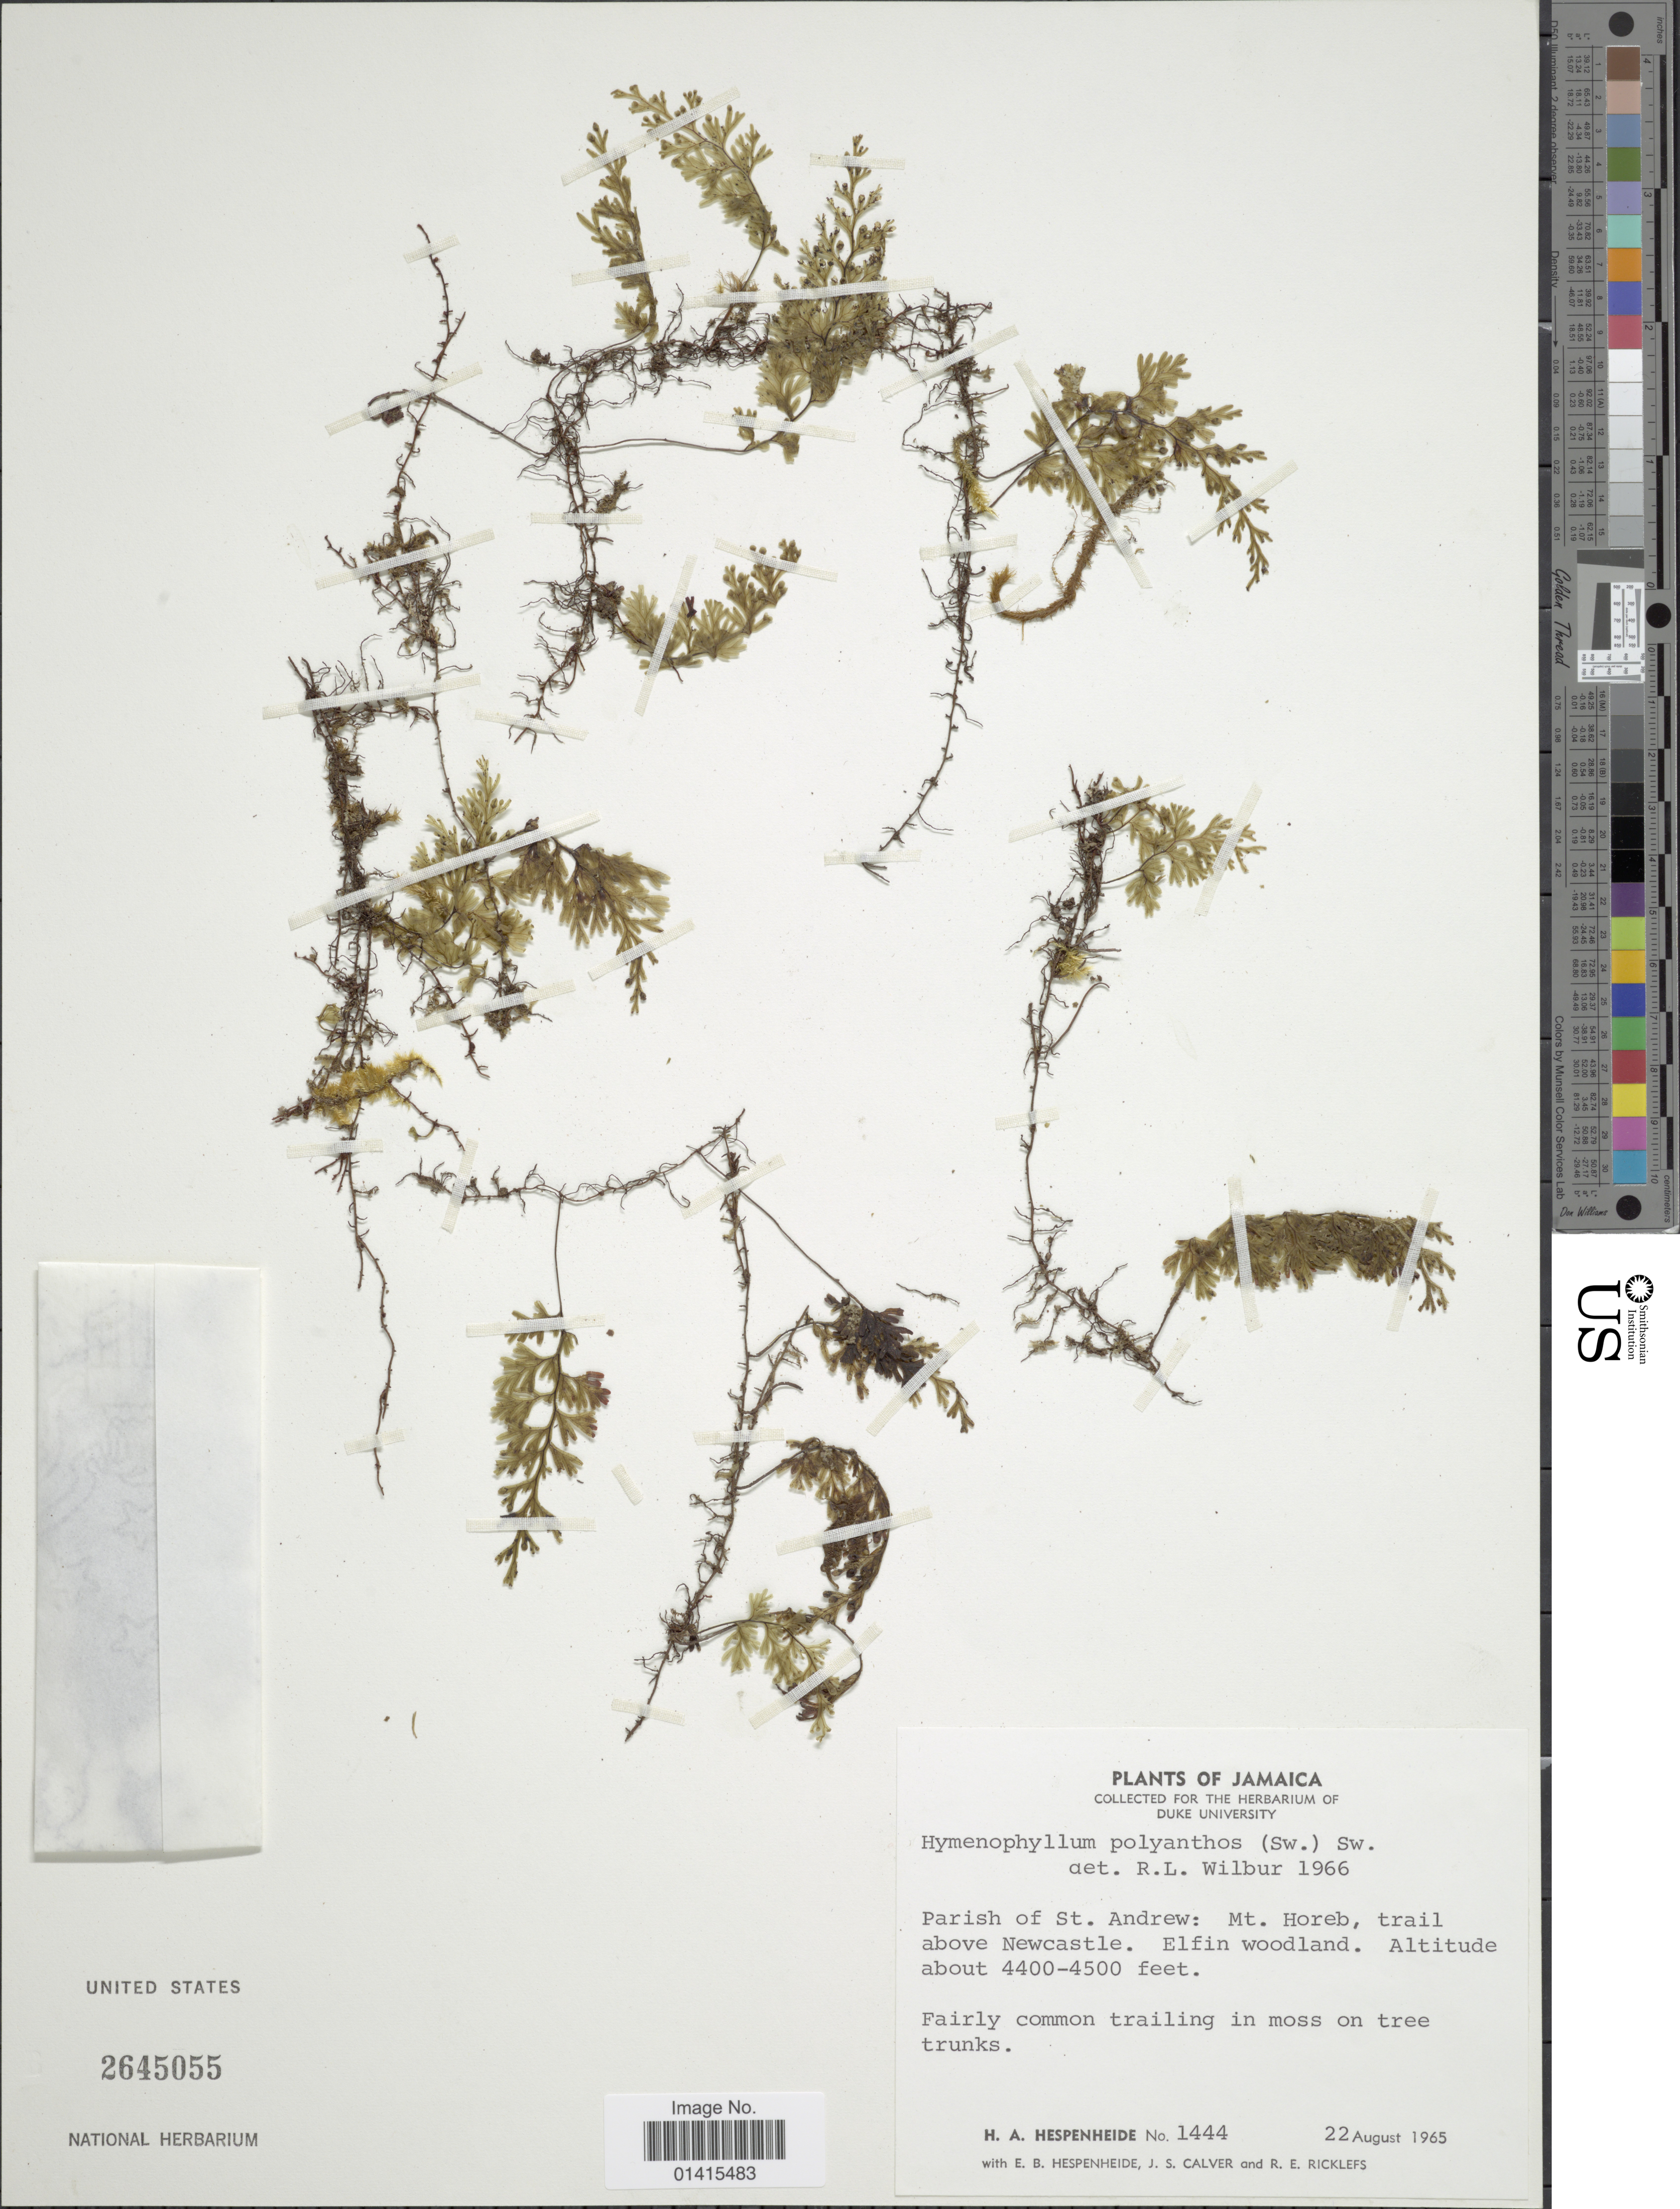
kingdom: Plantae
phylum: Tracheophyta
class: Polypodiopsida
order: Hymenophyllales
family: Hymenophyllaceae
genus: Hymenophyllum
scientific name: Hymenophyllum polyanthos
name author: (Sw.) Sw.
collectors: H. A. Hespenheide, E. Hespenheide, J. Calver & R. Ricklefs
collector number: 1444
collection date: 1965-08-22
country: Jamaica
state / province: Saint Andrew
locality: Parish of St. Andrew: Mt. Horeb, trail above Newcastle, Elfin woodland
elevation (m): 1341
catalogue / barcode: US 2645055